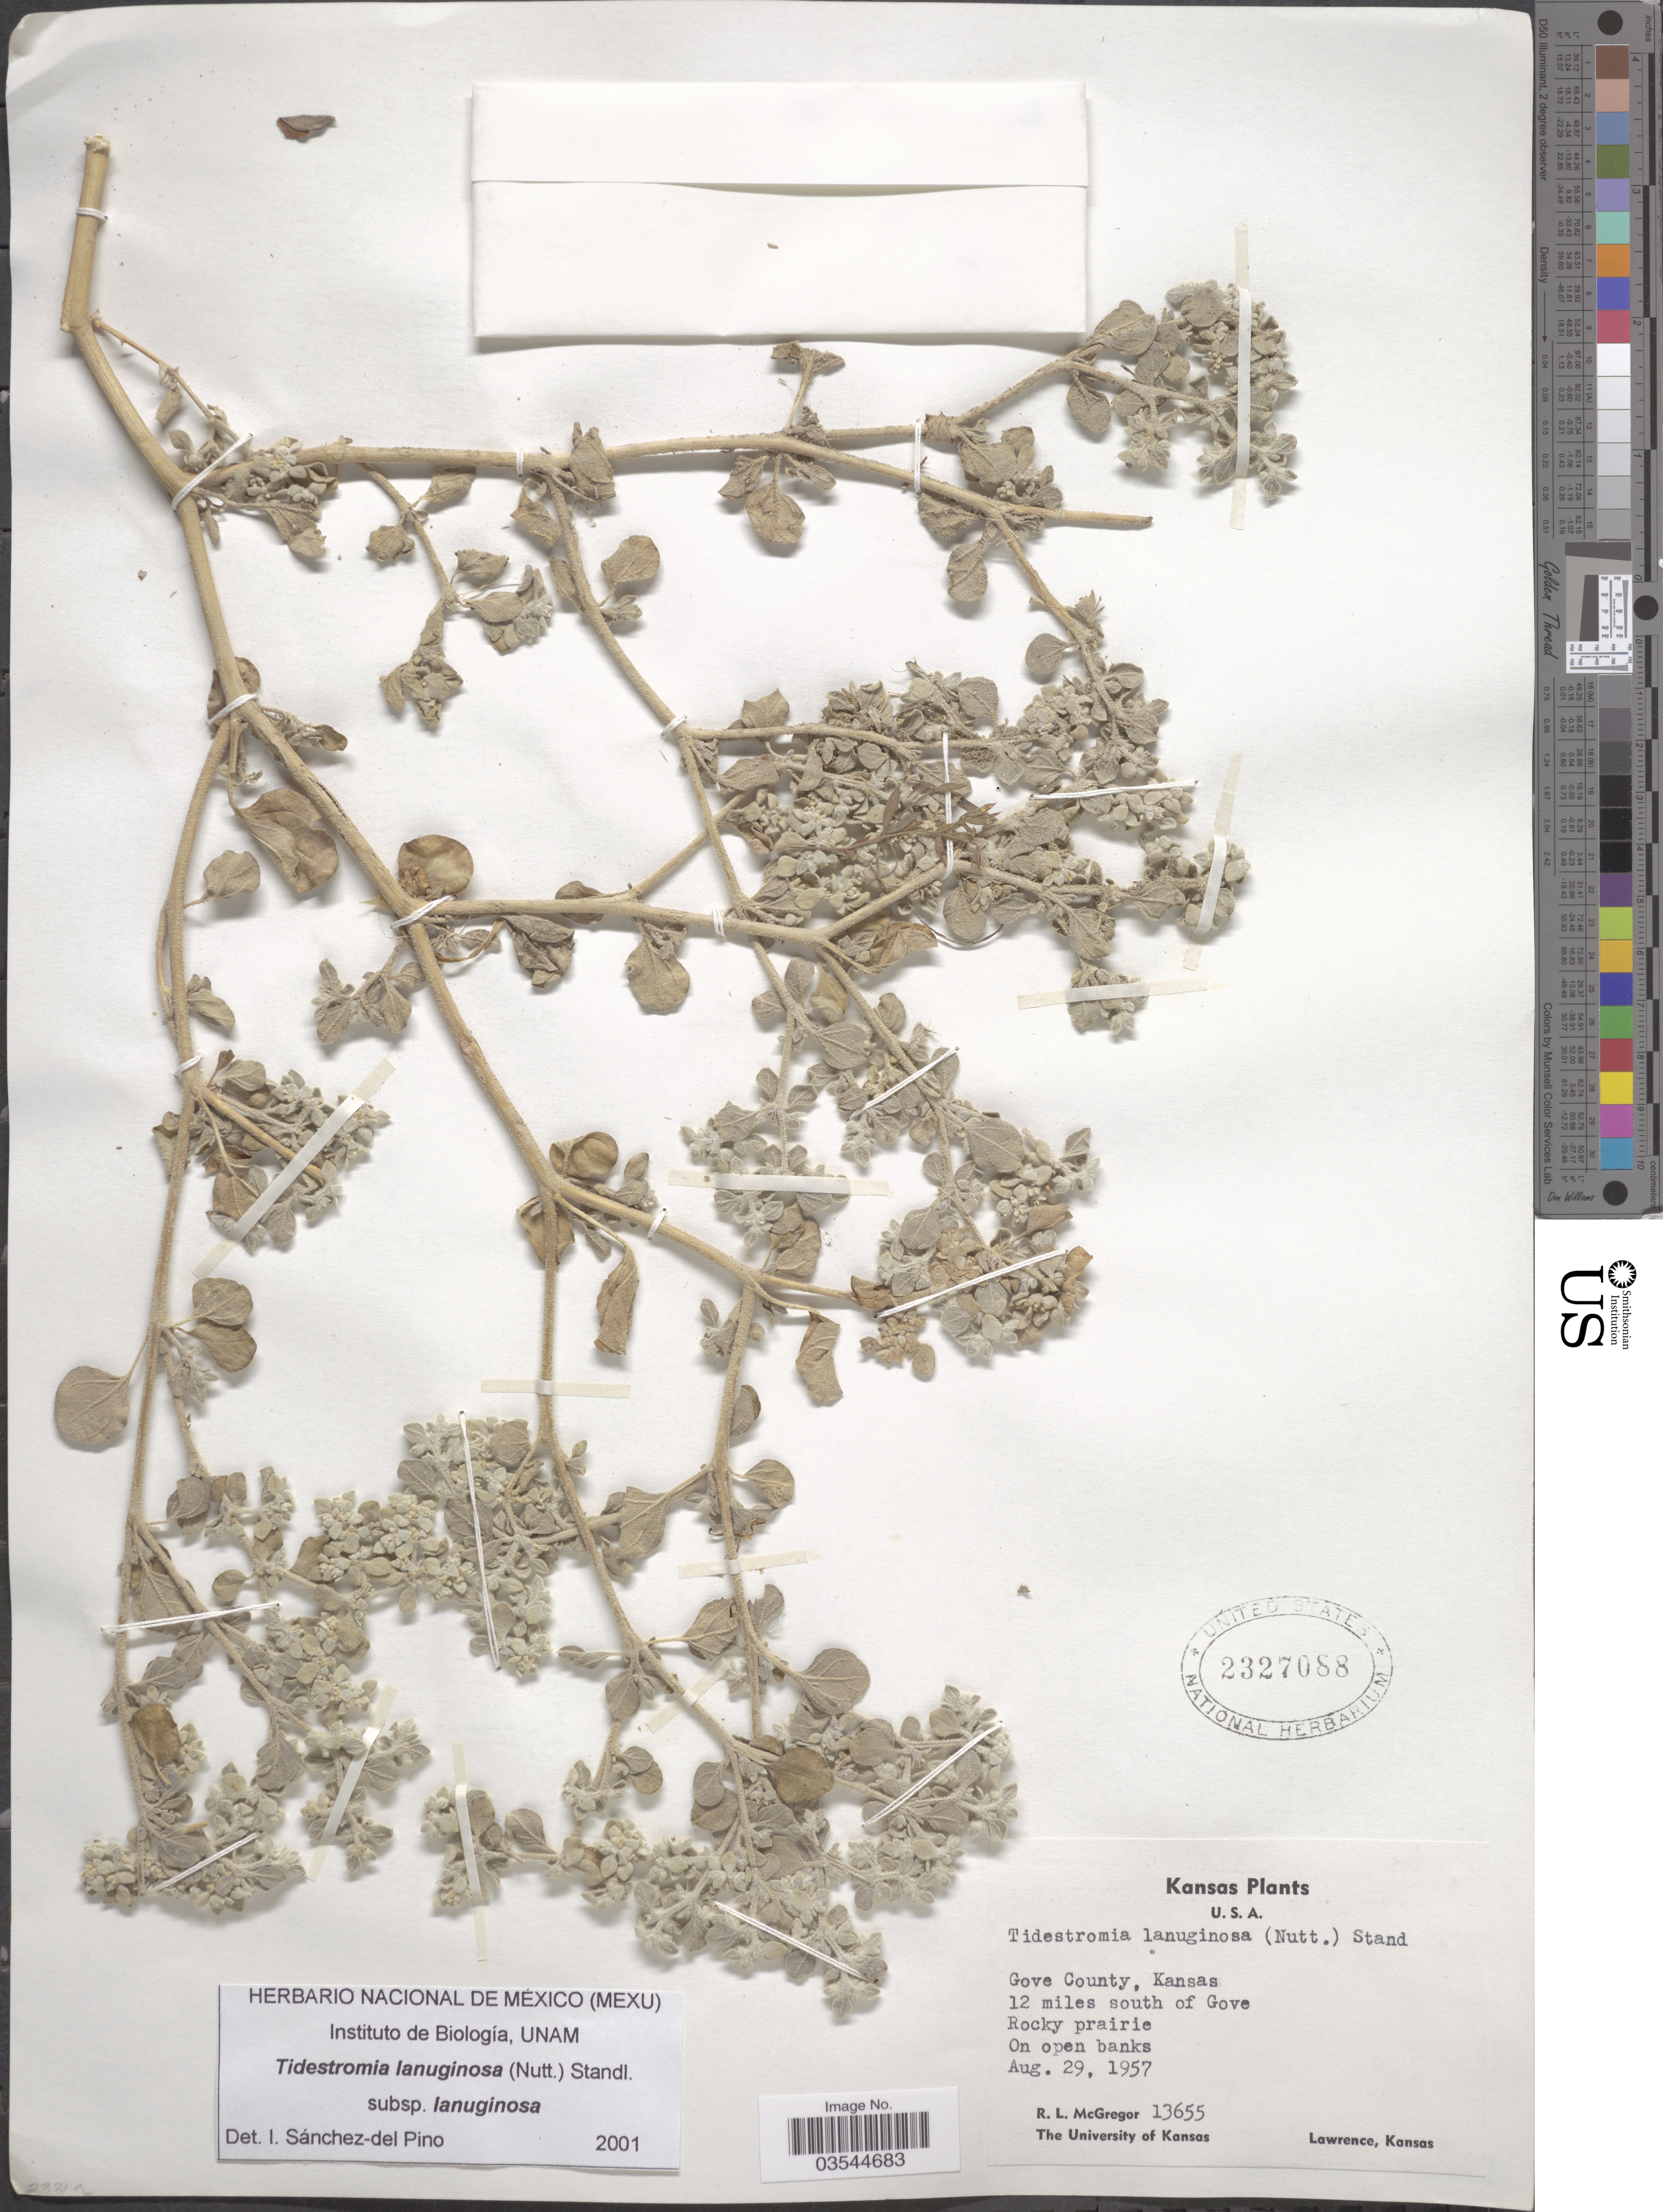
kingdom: Plantae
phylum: Tracheophyta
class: Magnoliopsida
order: Caryophyllales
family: Amaranthaceae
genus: Tidestromia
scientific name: Tidestromia lanuginosa subsp. lanuginosa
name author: (Nutt.) Standl.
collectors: R. McGregor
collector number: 13655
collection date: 1957-08-29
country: United States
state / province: Kansas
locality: Gove County, 12 miles south of Gove.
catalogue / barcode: US 2327088